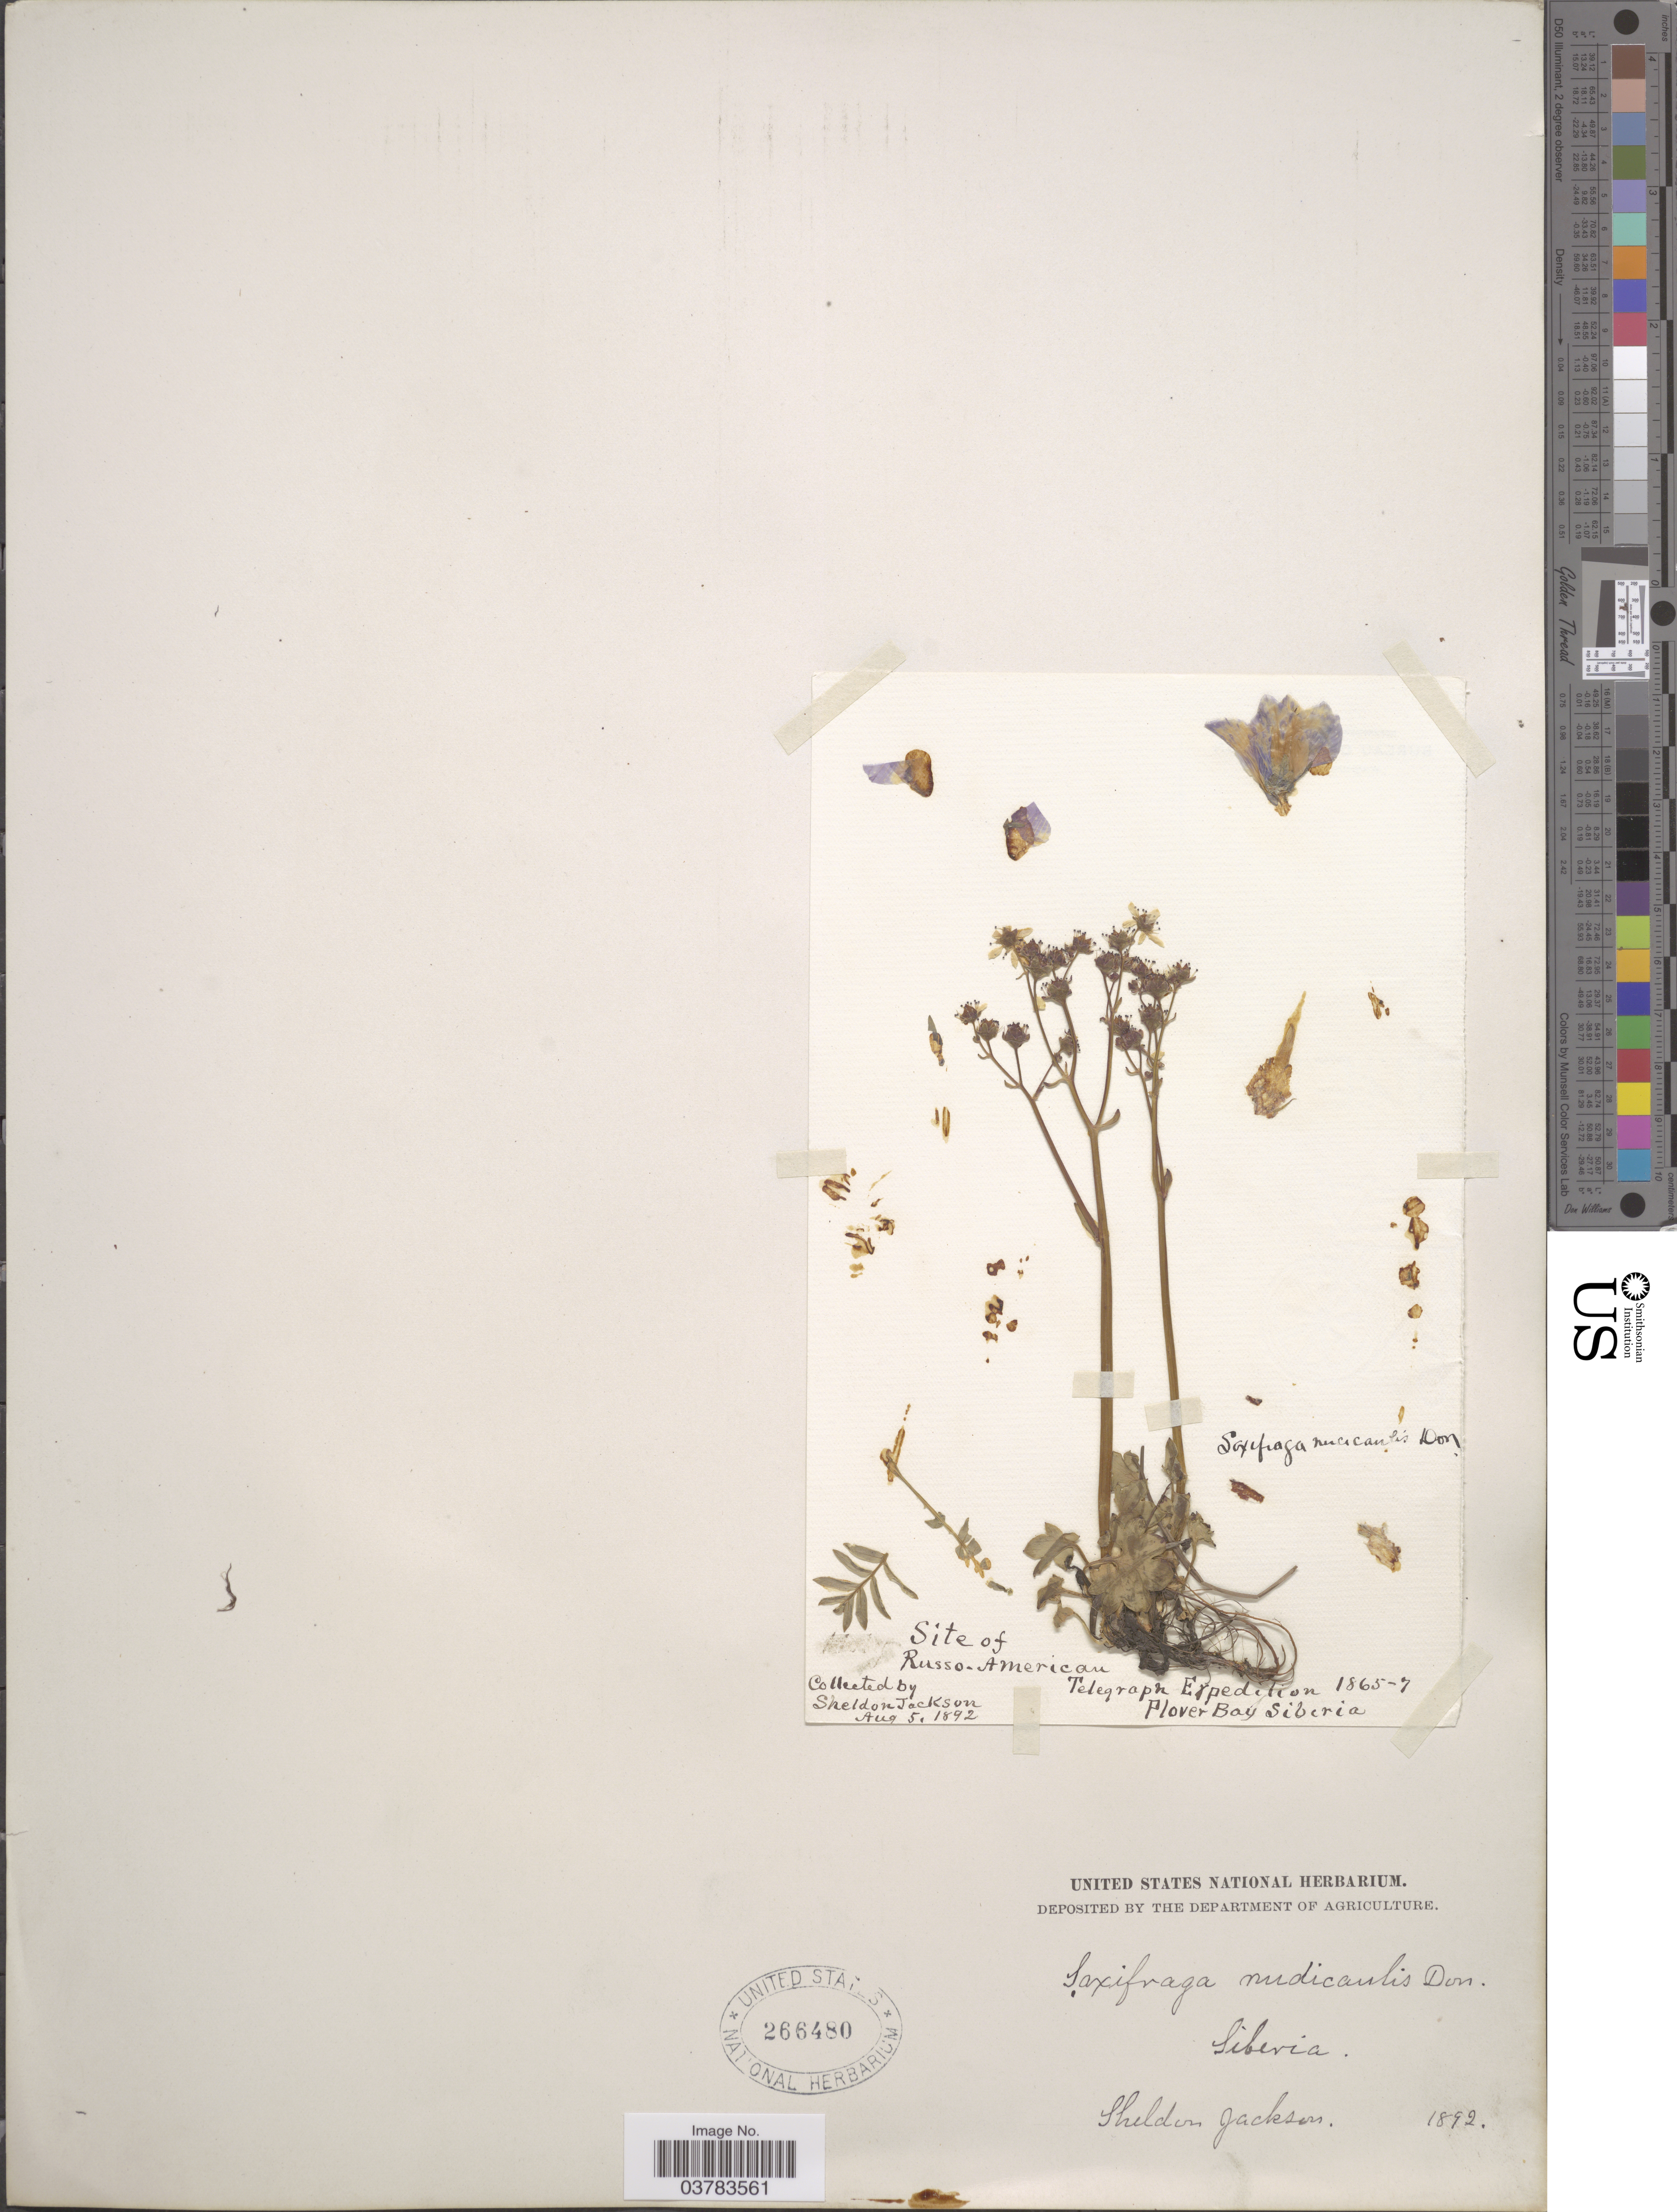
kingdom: Plantae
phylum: Tracheophyta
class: Magnoliopsida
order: Saxifragales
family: Saxifragaceae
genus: Micranthes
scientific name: Micranthes nudicaulis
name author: (D. Don) Gornall & H. Ohba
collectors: S. Jackson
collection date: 1892-08-05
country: Russian Federation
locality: Site of Russo-American Telegraph Expedition 1865-7. Plover Bay Siberia.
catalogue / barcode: US 266480